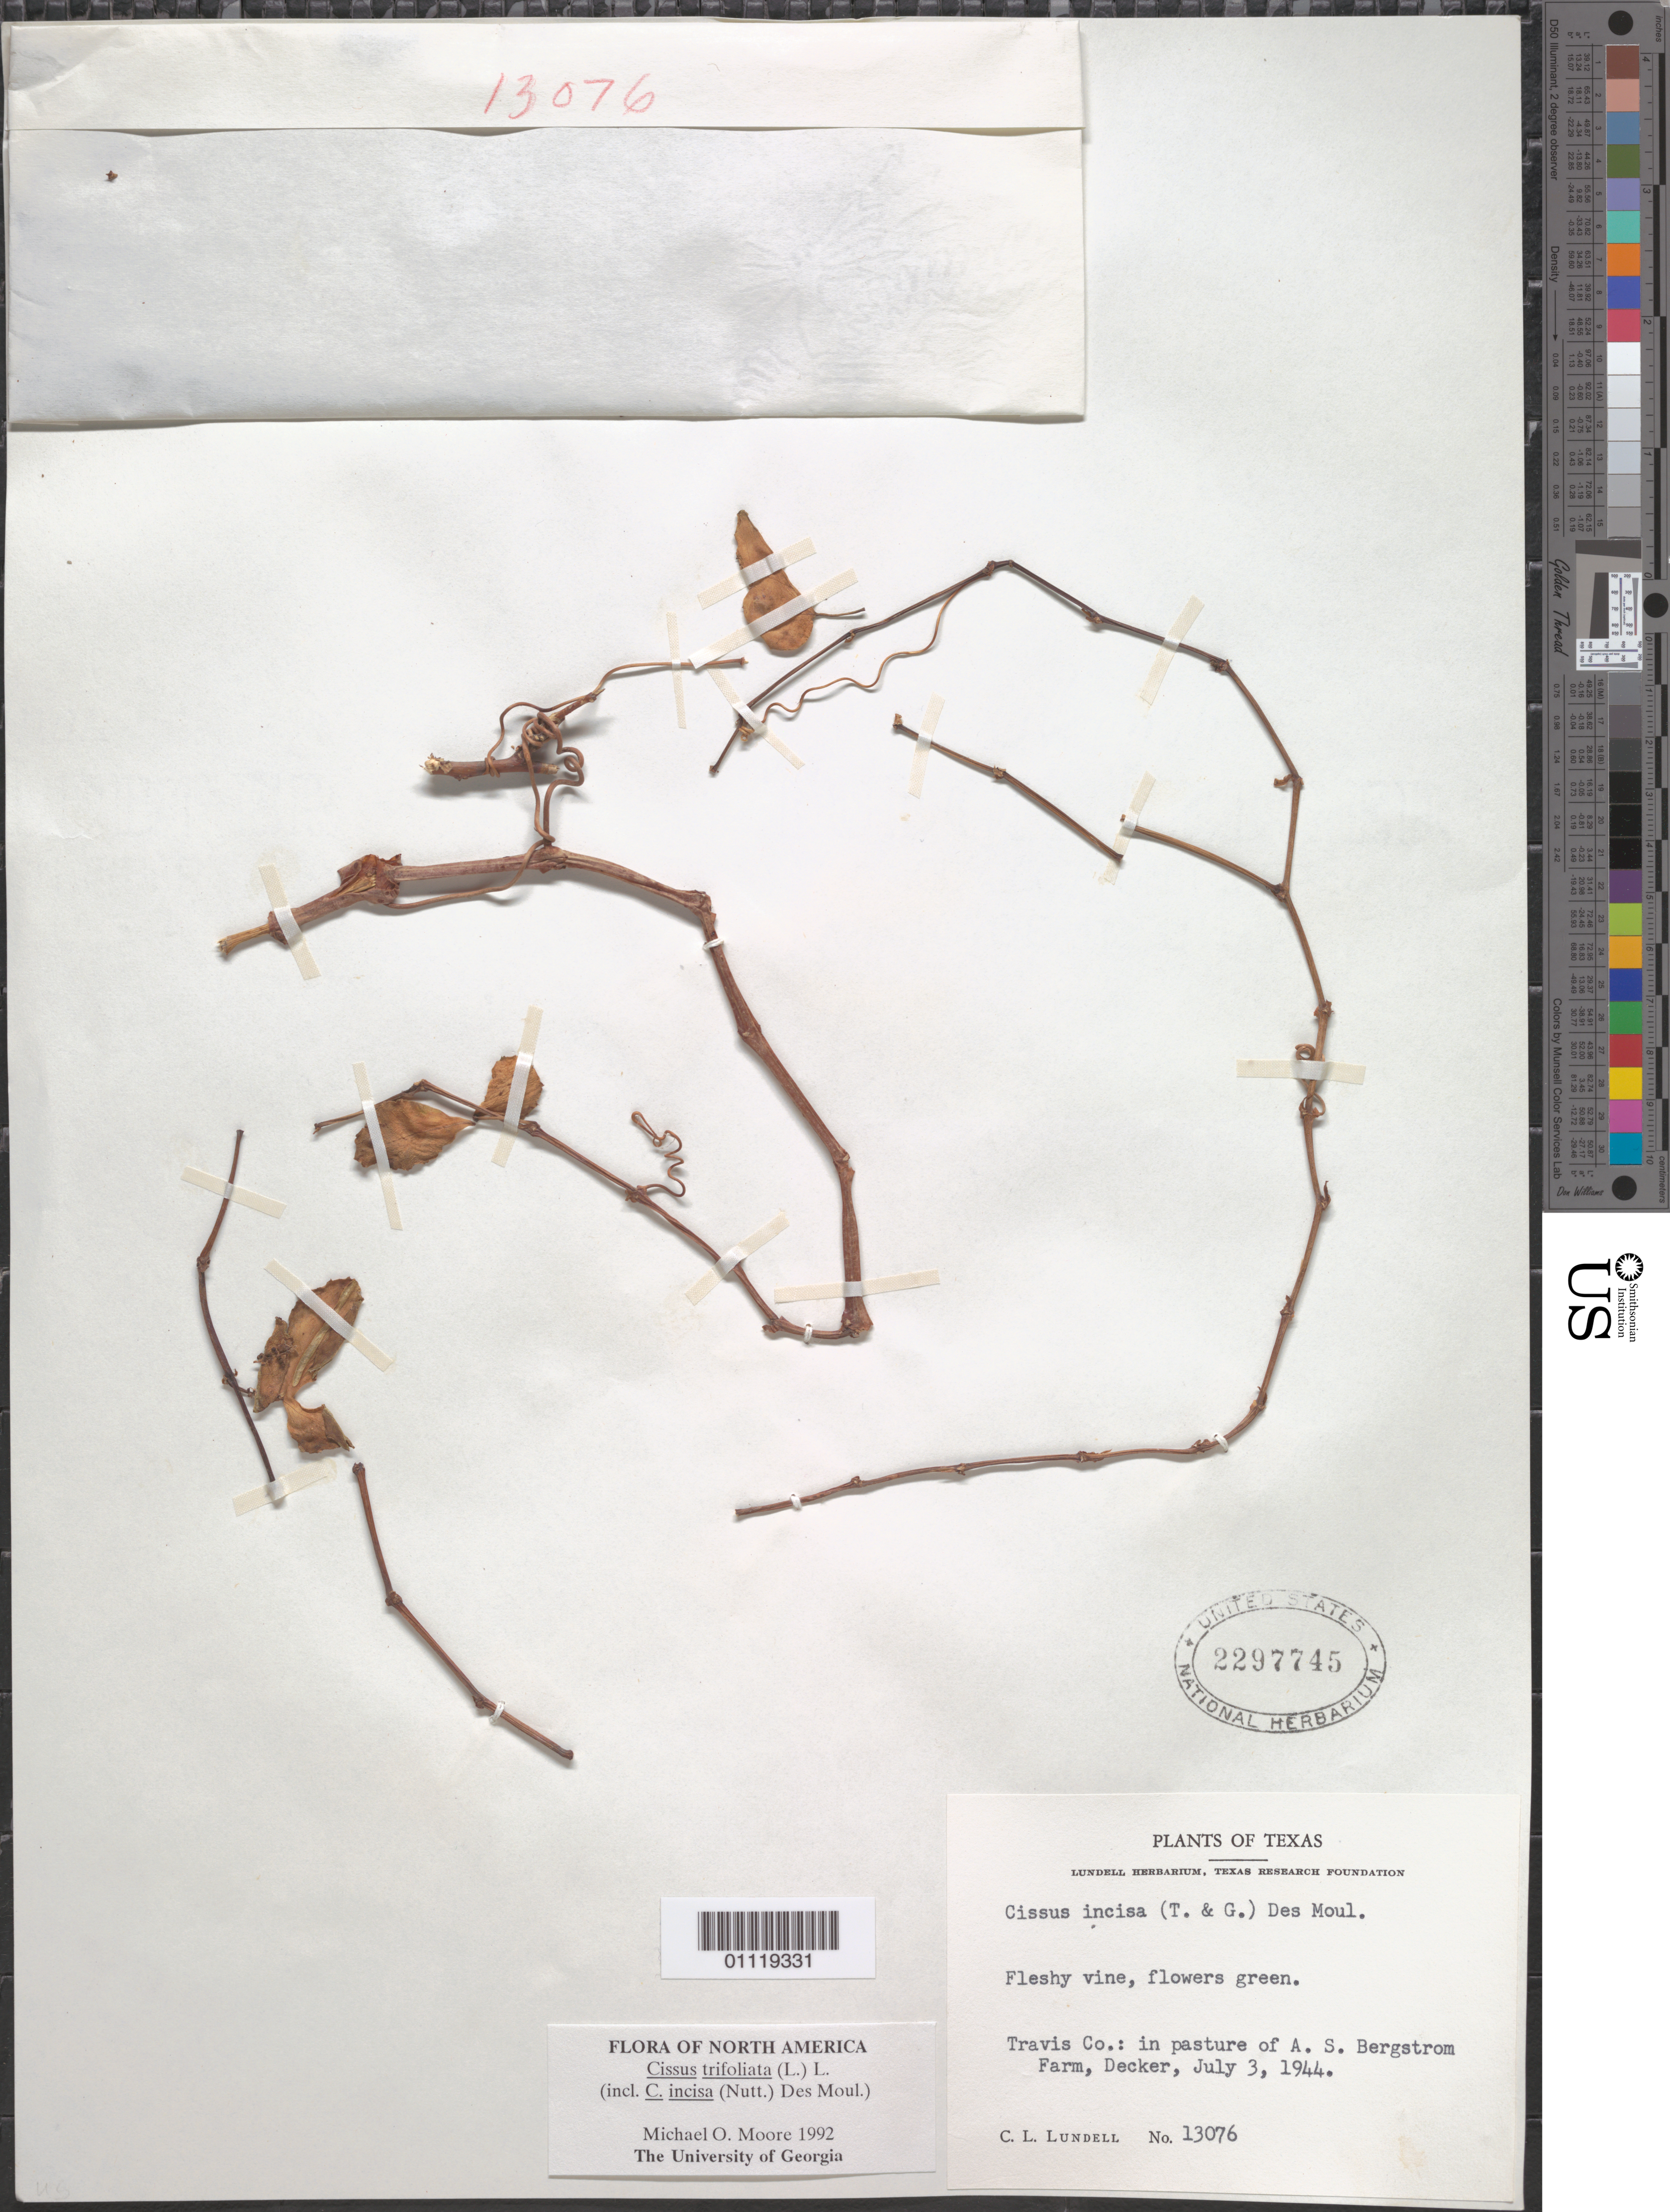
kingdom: Plantae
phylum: Tracheophyta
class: Magnoliopsida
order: Vitales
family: Vitaceae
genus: Cissus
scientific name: Cissus trifoliata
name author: (L.) L.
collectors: C. L. Lundell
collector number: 13076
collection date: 1944-07-03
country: United States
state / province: Texas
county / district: Travis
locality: In pasture of A.S. Bergstrom Farm, Decker.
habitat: Fleshy vine.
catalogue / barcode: US 2297745